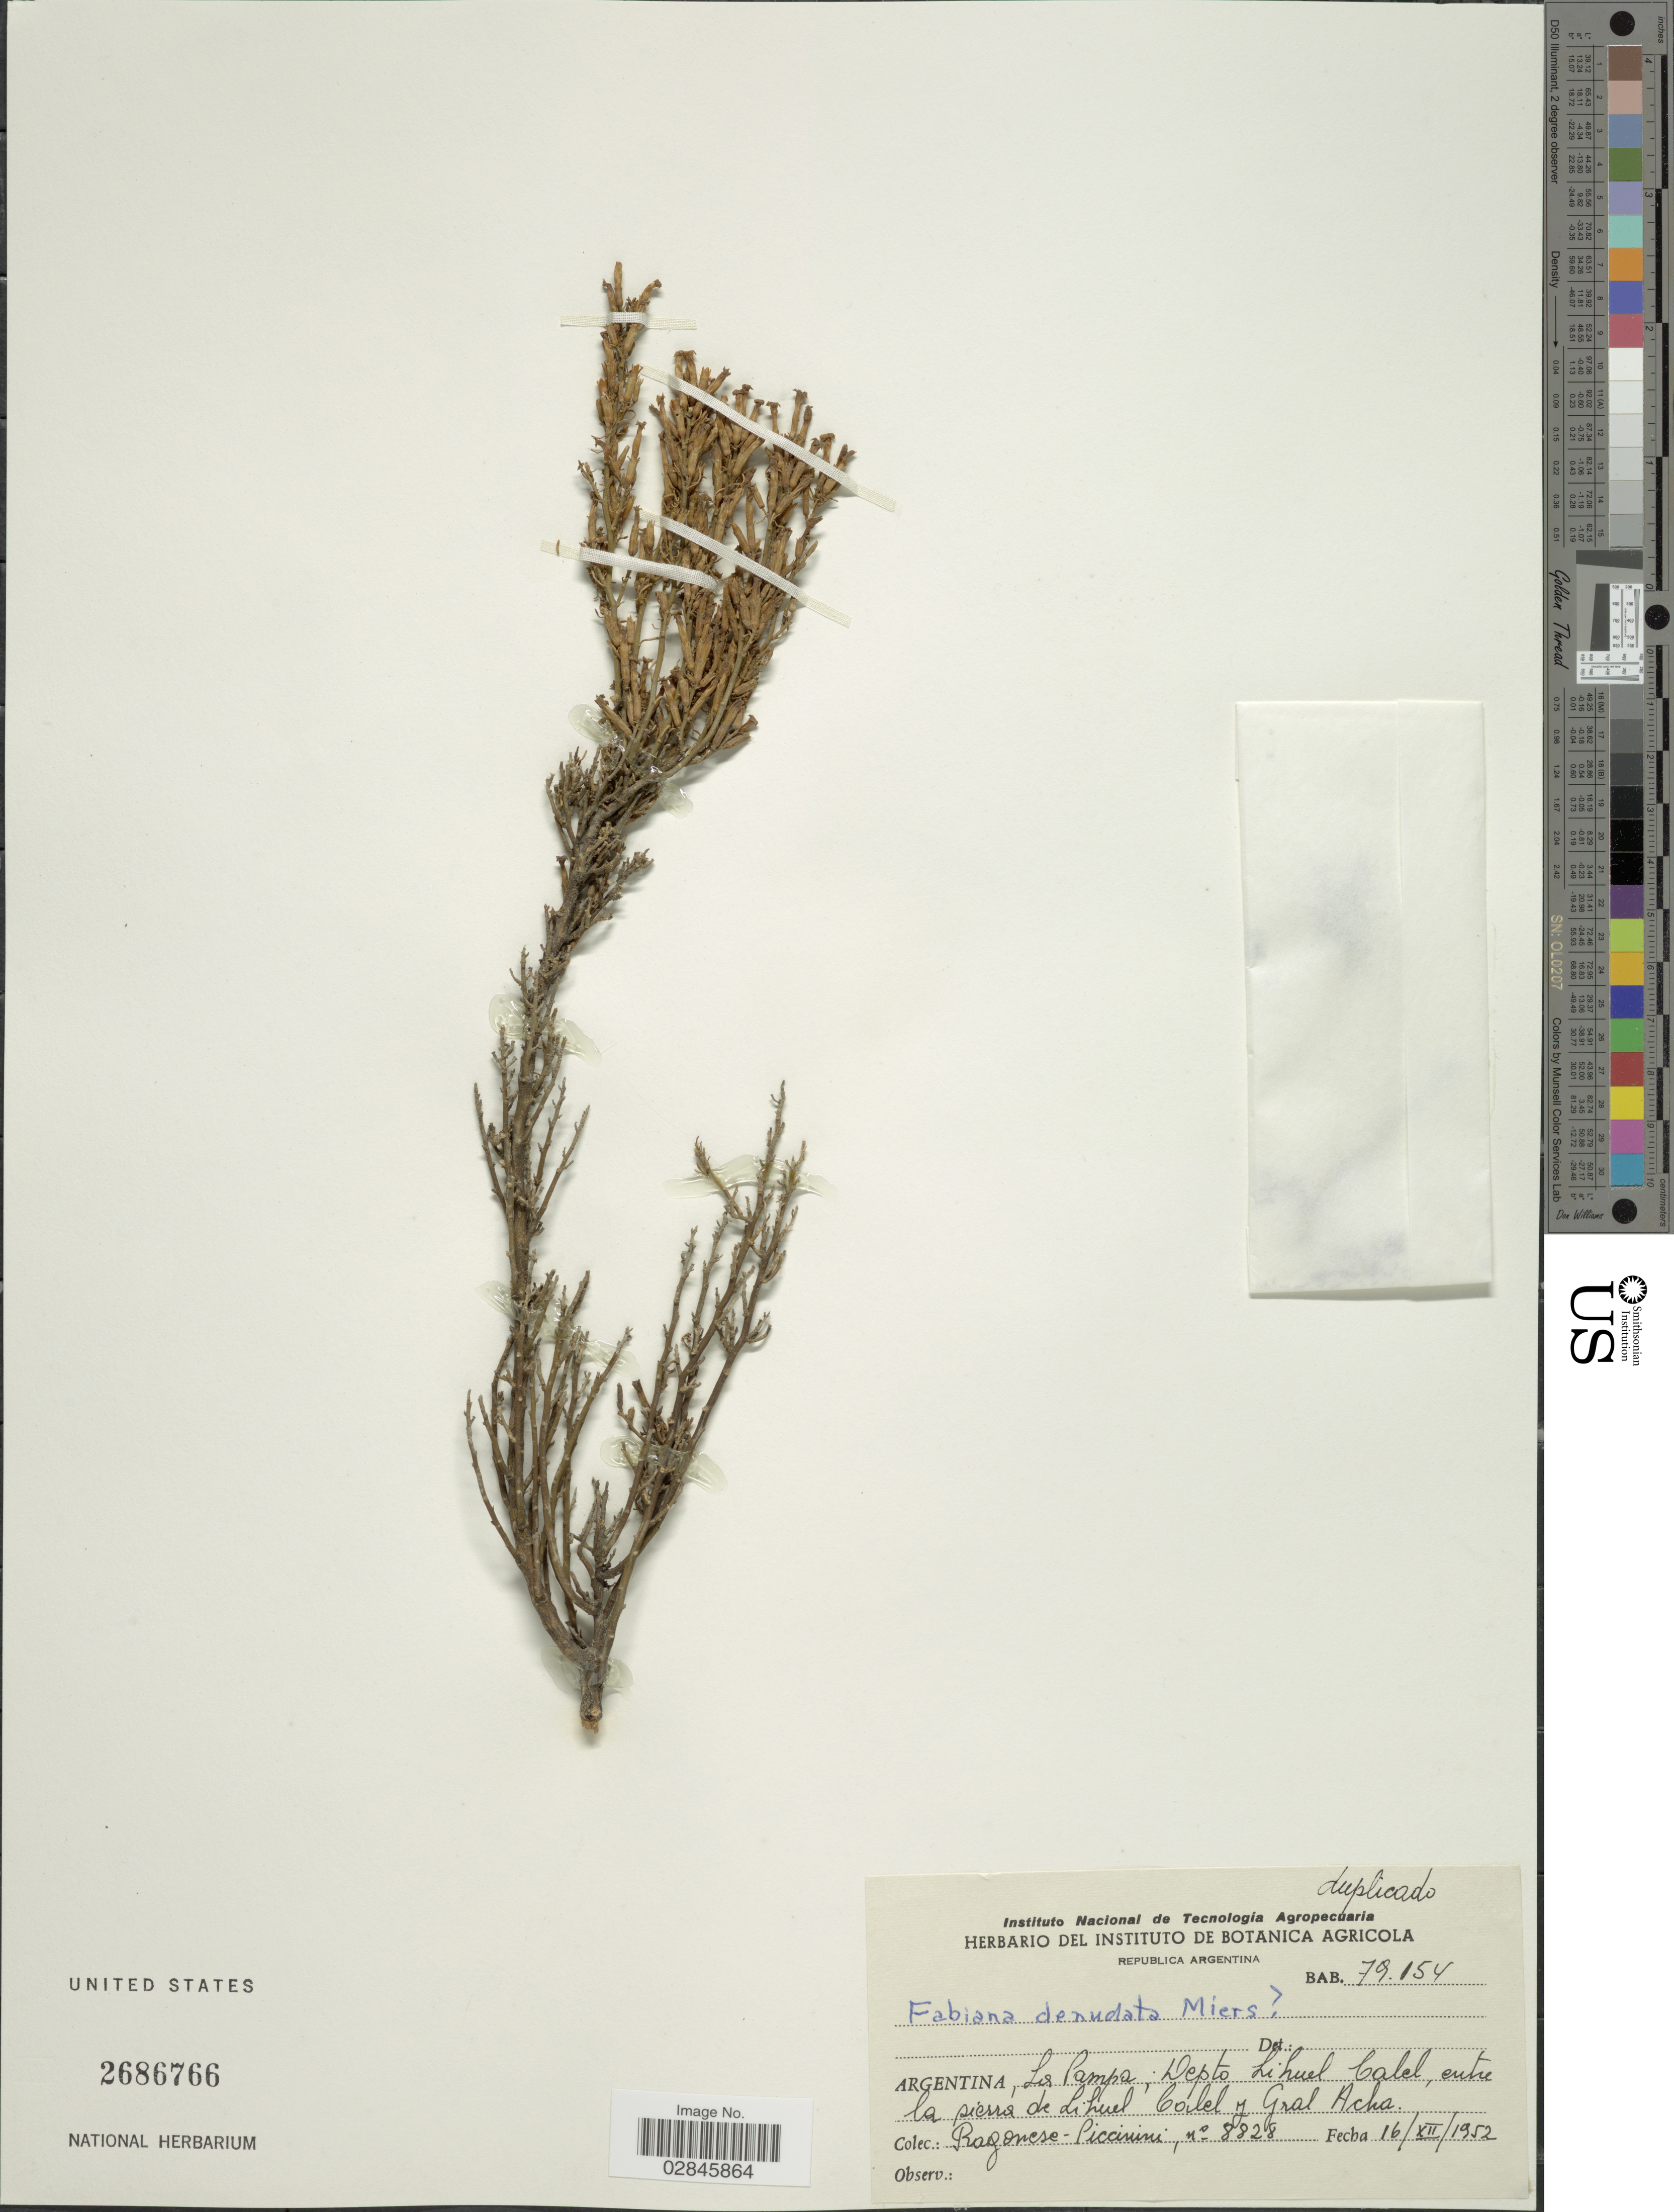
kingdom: Plantae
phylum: Tracheophyta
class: Magnoliopsida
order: Solanales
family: Solanaceae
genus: Fabiana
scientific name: Fabiana denudata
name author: Miers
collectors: Ragonese, -- & Piccinini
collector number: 8828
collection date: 1952-12-16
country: Argentina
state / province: La Pampa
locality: Depto Lihuel Calel, entre la sierra de Lihuel Calel y Gral Acha.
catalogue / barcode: US 2686766